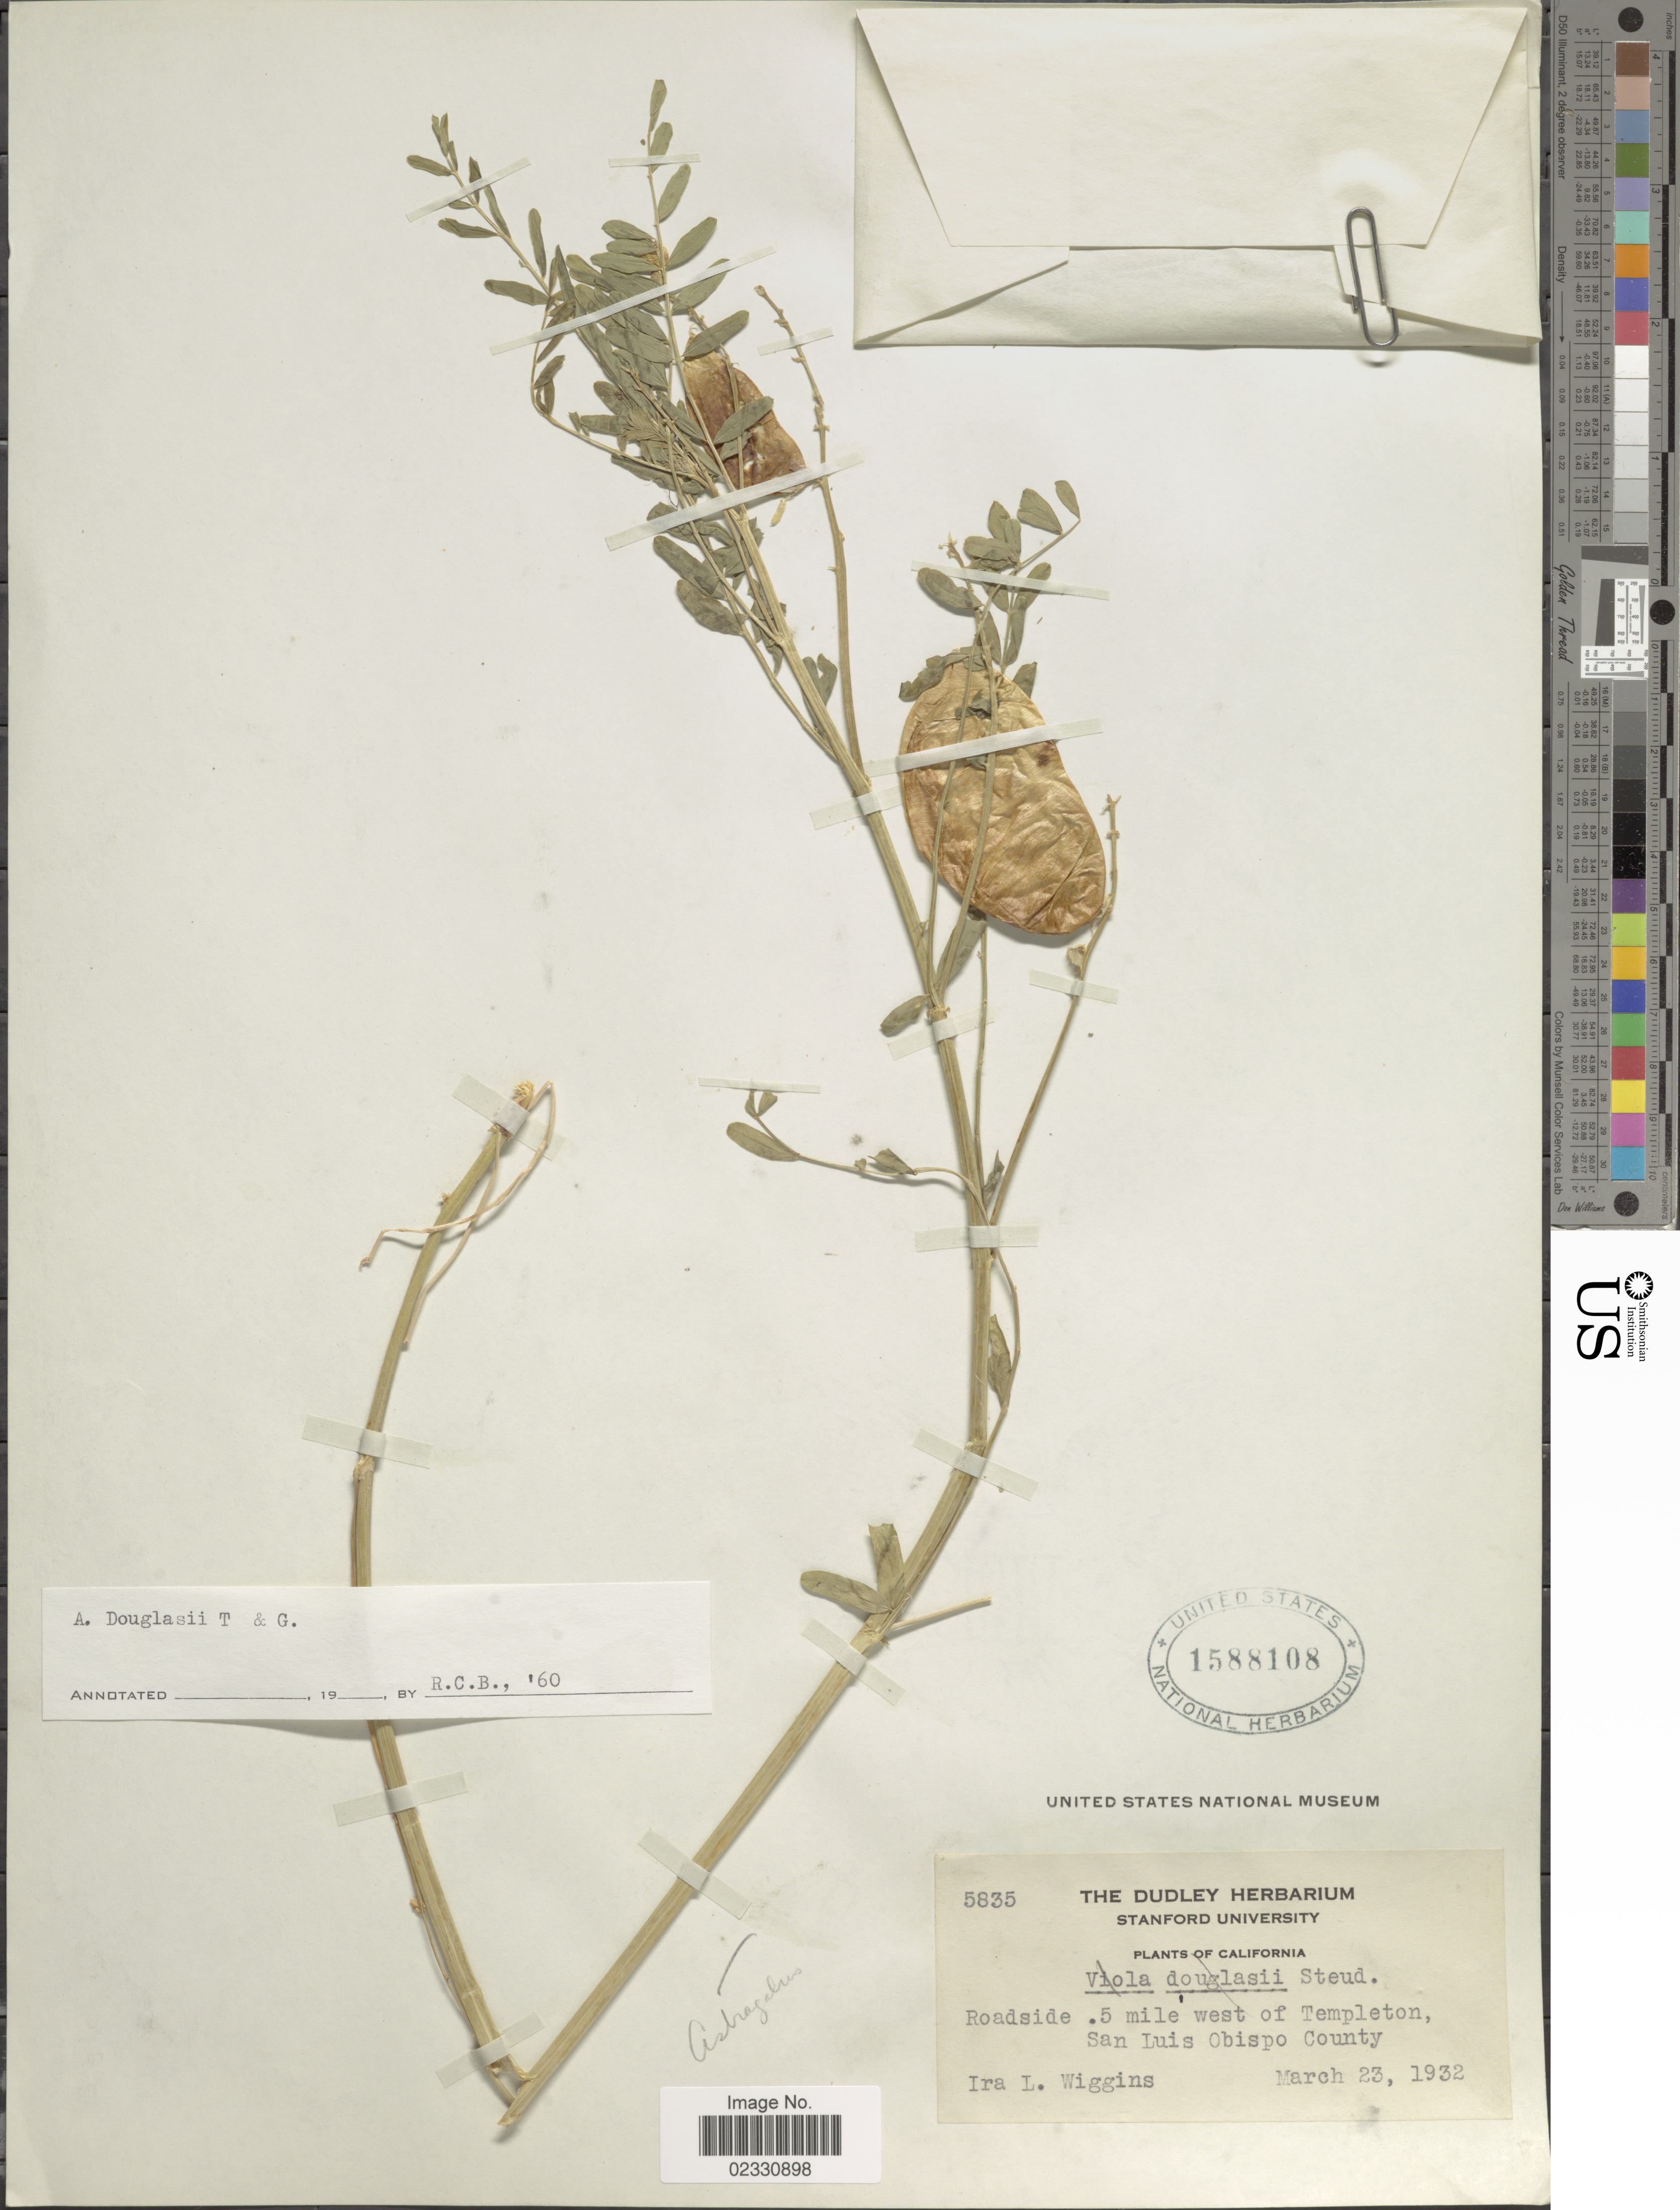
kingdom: Plantae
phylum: Tracheophyta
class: Magnoliopsida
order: Fabales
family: Fabaceae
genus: Astragalus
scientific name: Astragalus douglasii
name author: (Torr. & A. Gray) A. Gray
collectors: I. L. Wiggins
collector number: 5835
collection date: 1932-03-23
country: United States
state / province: California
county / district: San Luis Obispo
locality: Roadside. 5 mile west of Templeton, San Luis Obispo County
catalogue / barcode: US 1588108